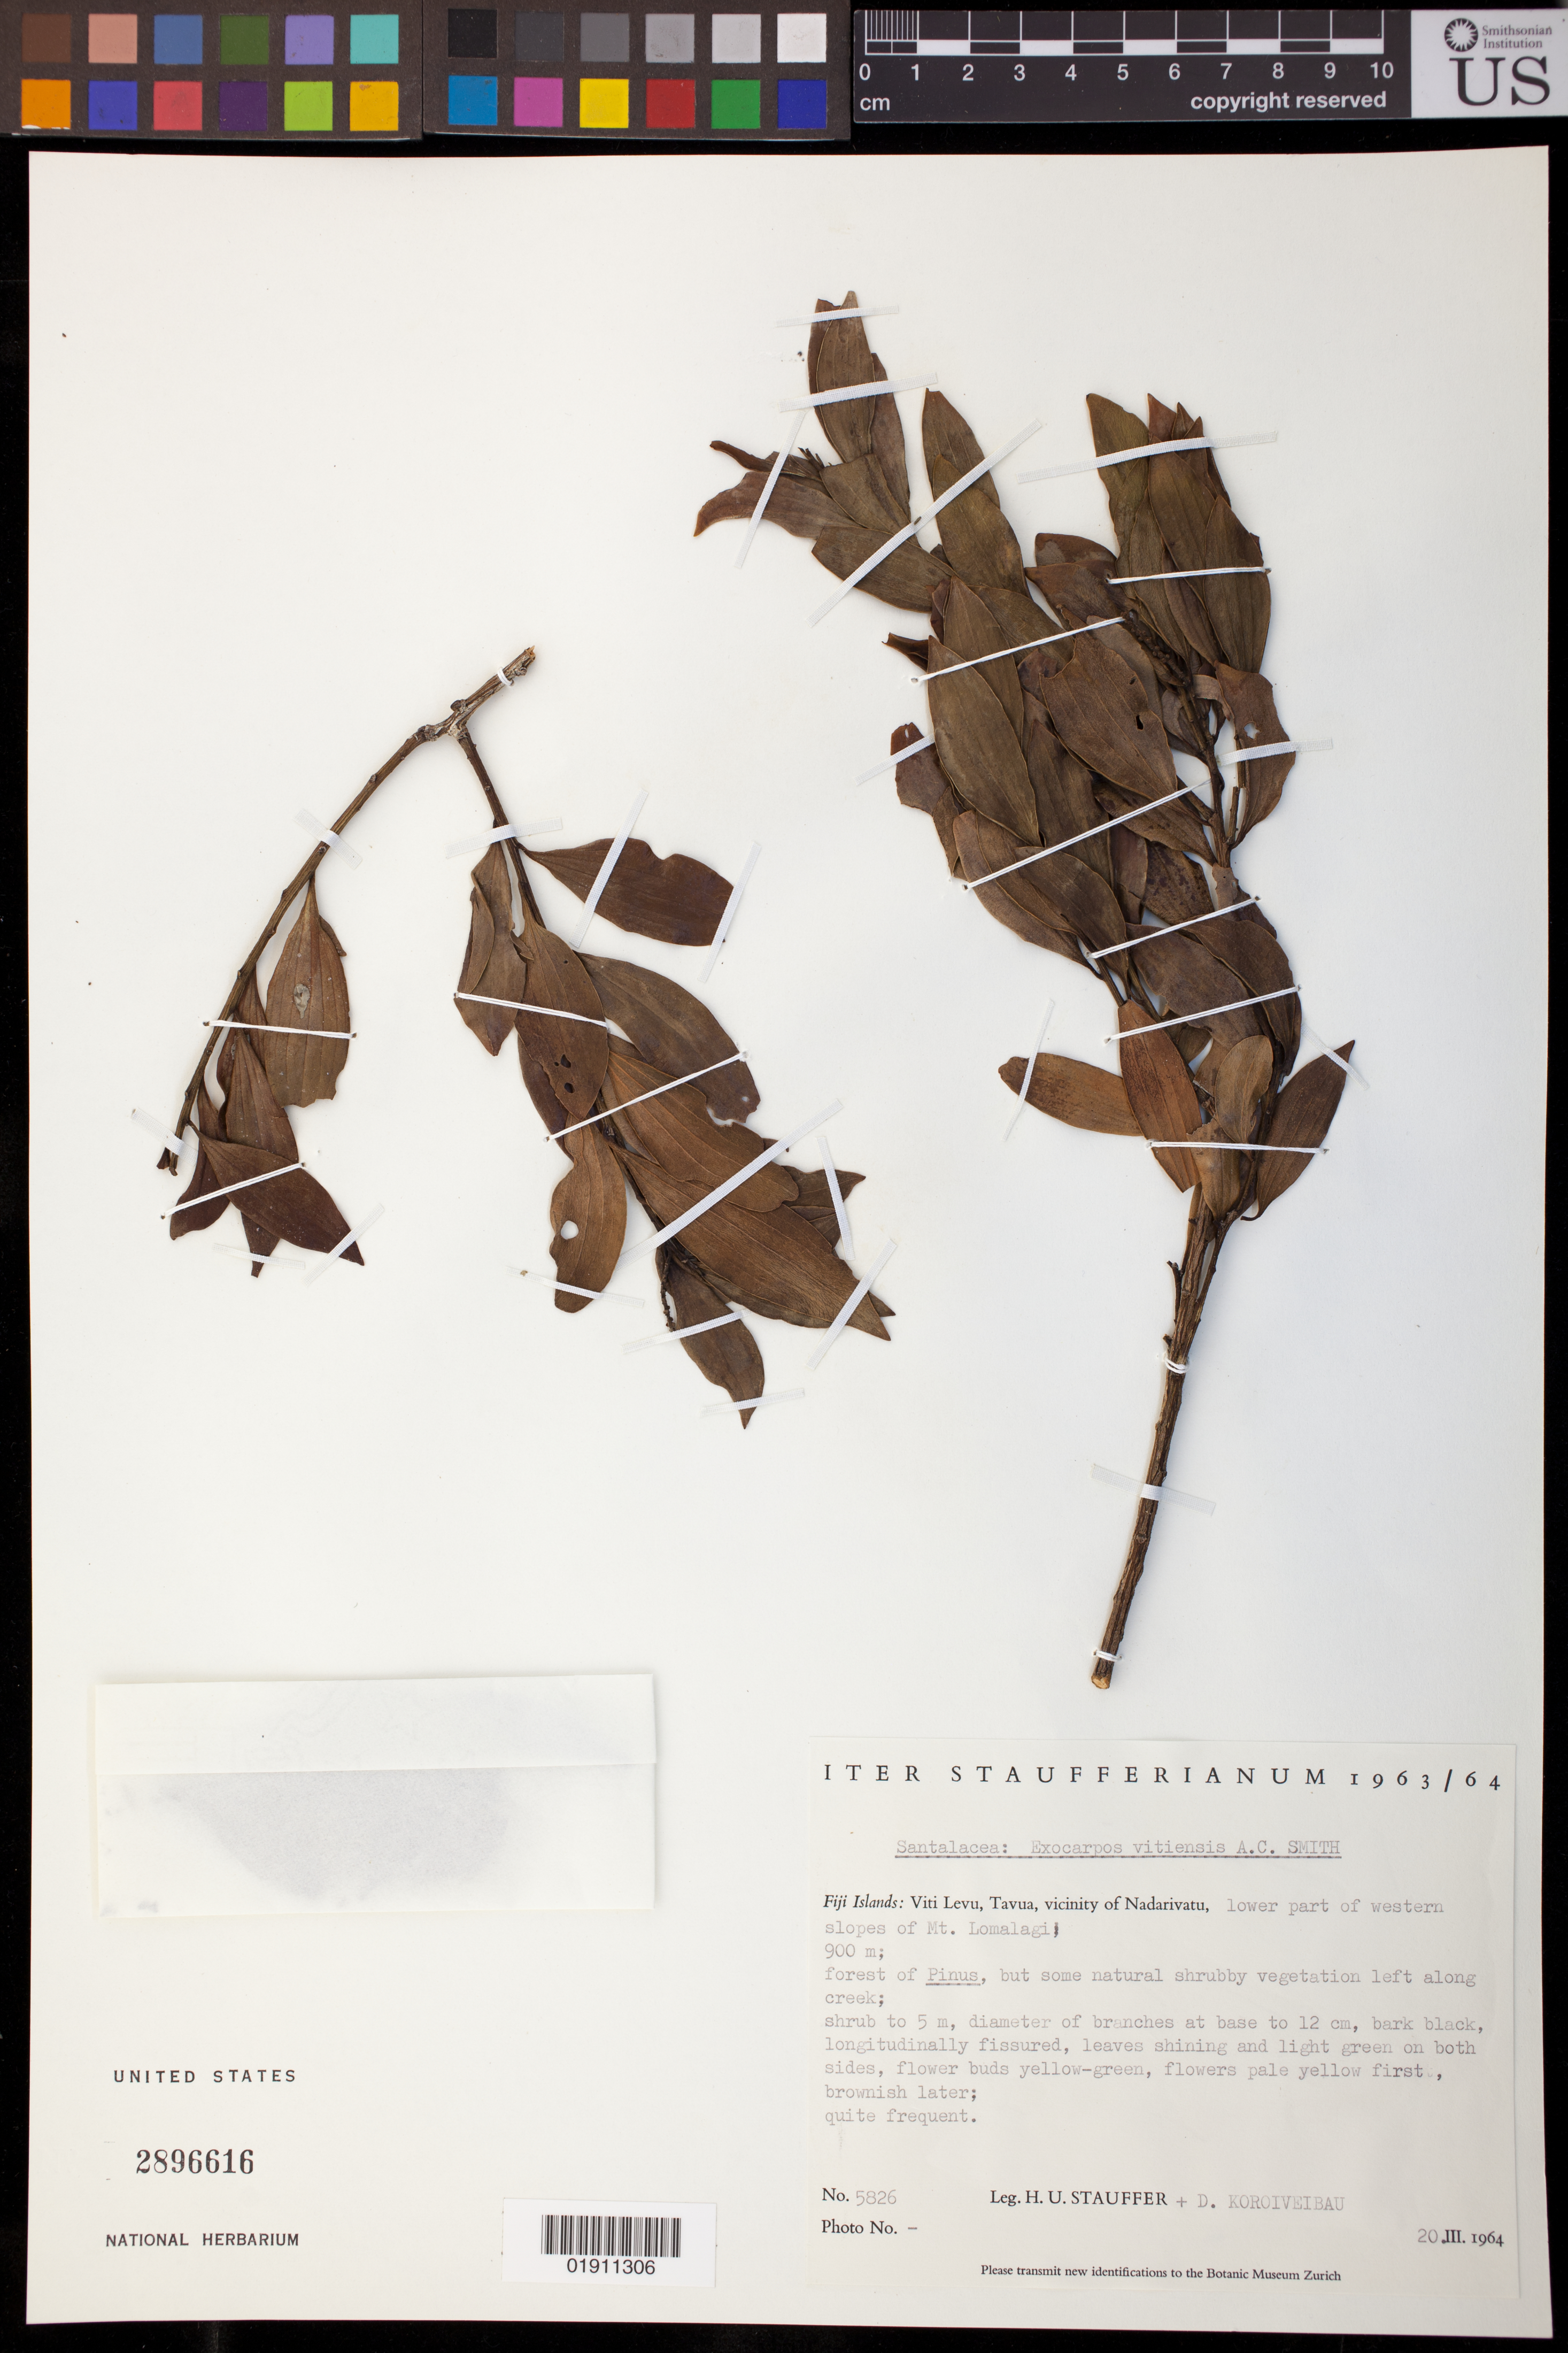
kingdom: Plantae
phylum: Tracheophyta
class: Magnoliopsida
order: Santalales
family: Santalaceae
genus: Exocarpos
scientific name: Exocarpos vitiensis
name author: A.C. Sm.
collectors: H. U. Stauffer & D. Koroiveibau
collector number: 5826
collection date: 1964-03-20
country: Fiji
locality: Viri Eevu, Tavua, vicinity of Nadarivatu, lower part of western slopes of Mt. Lomalagi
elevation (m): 900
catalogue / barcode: US 2896616